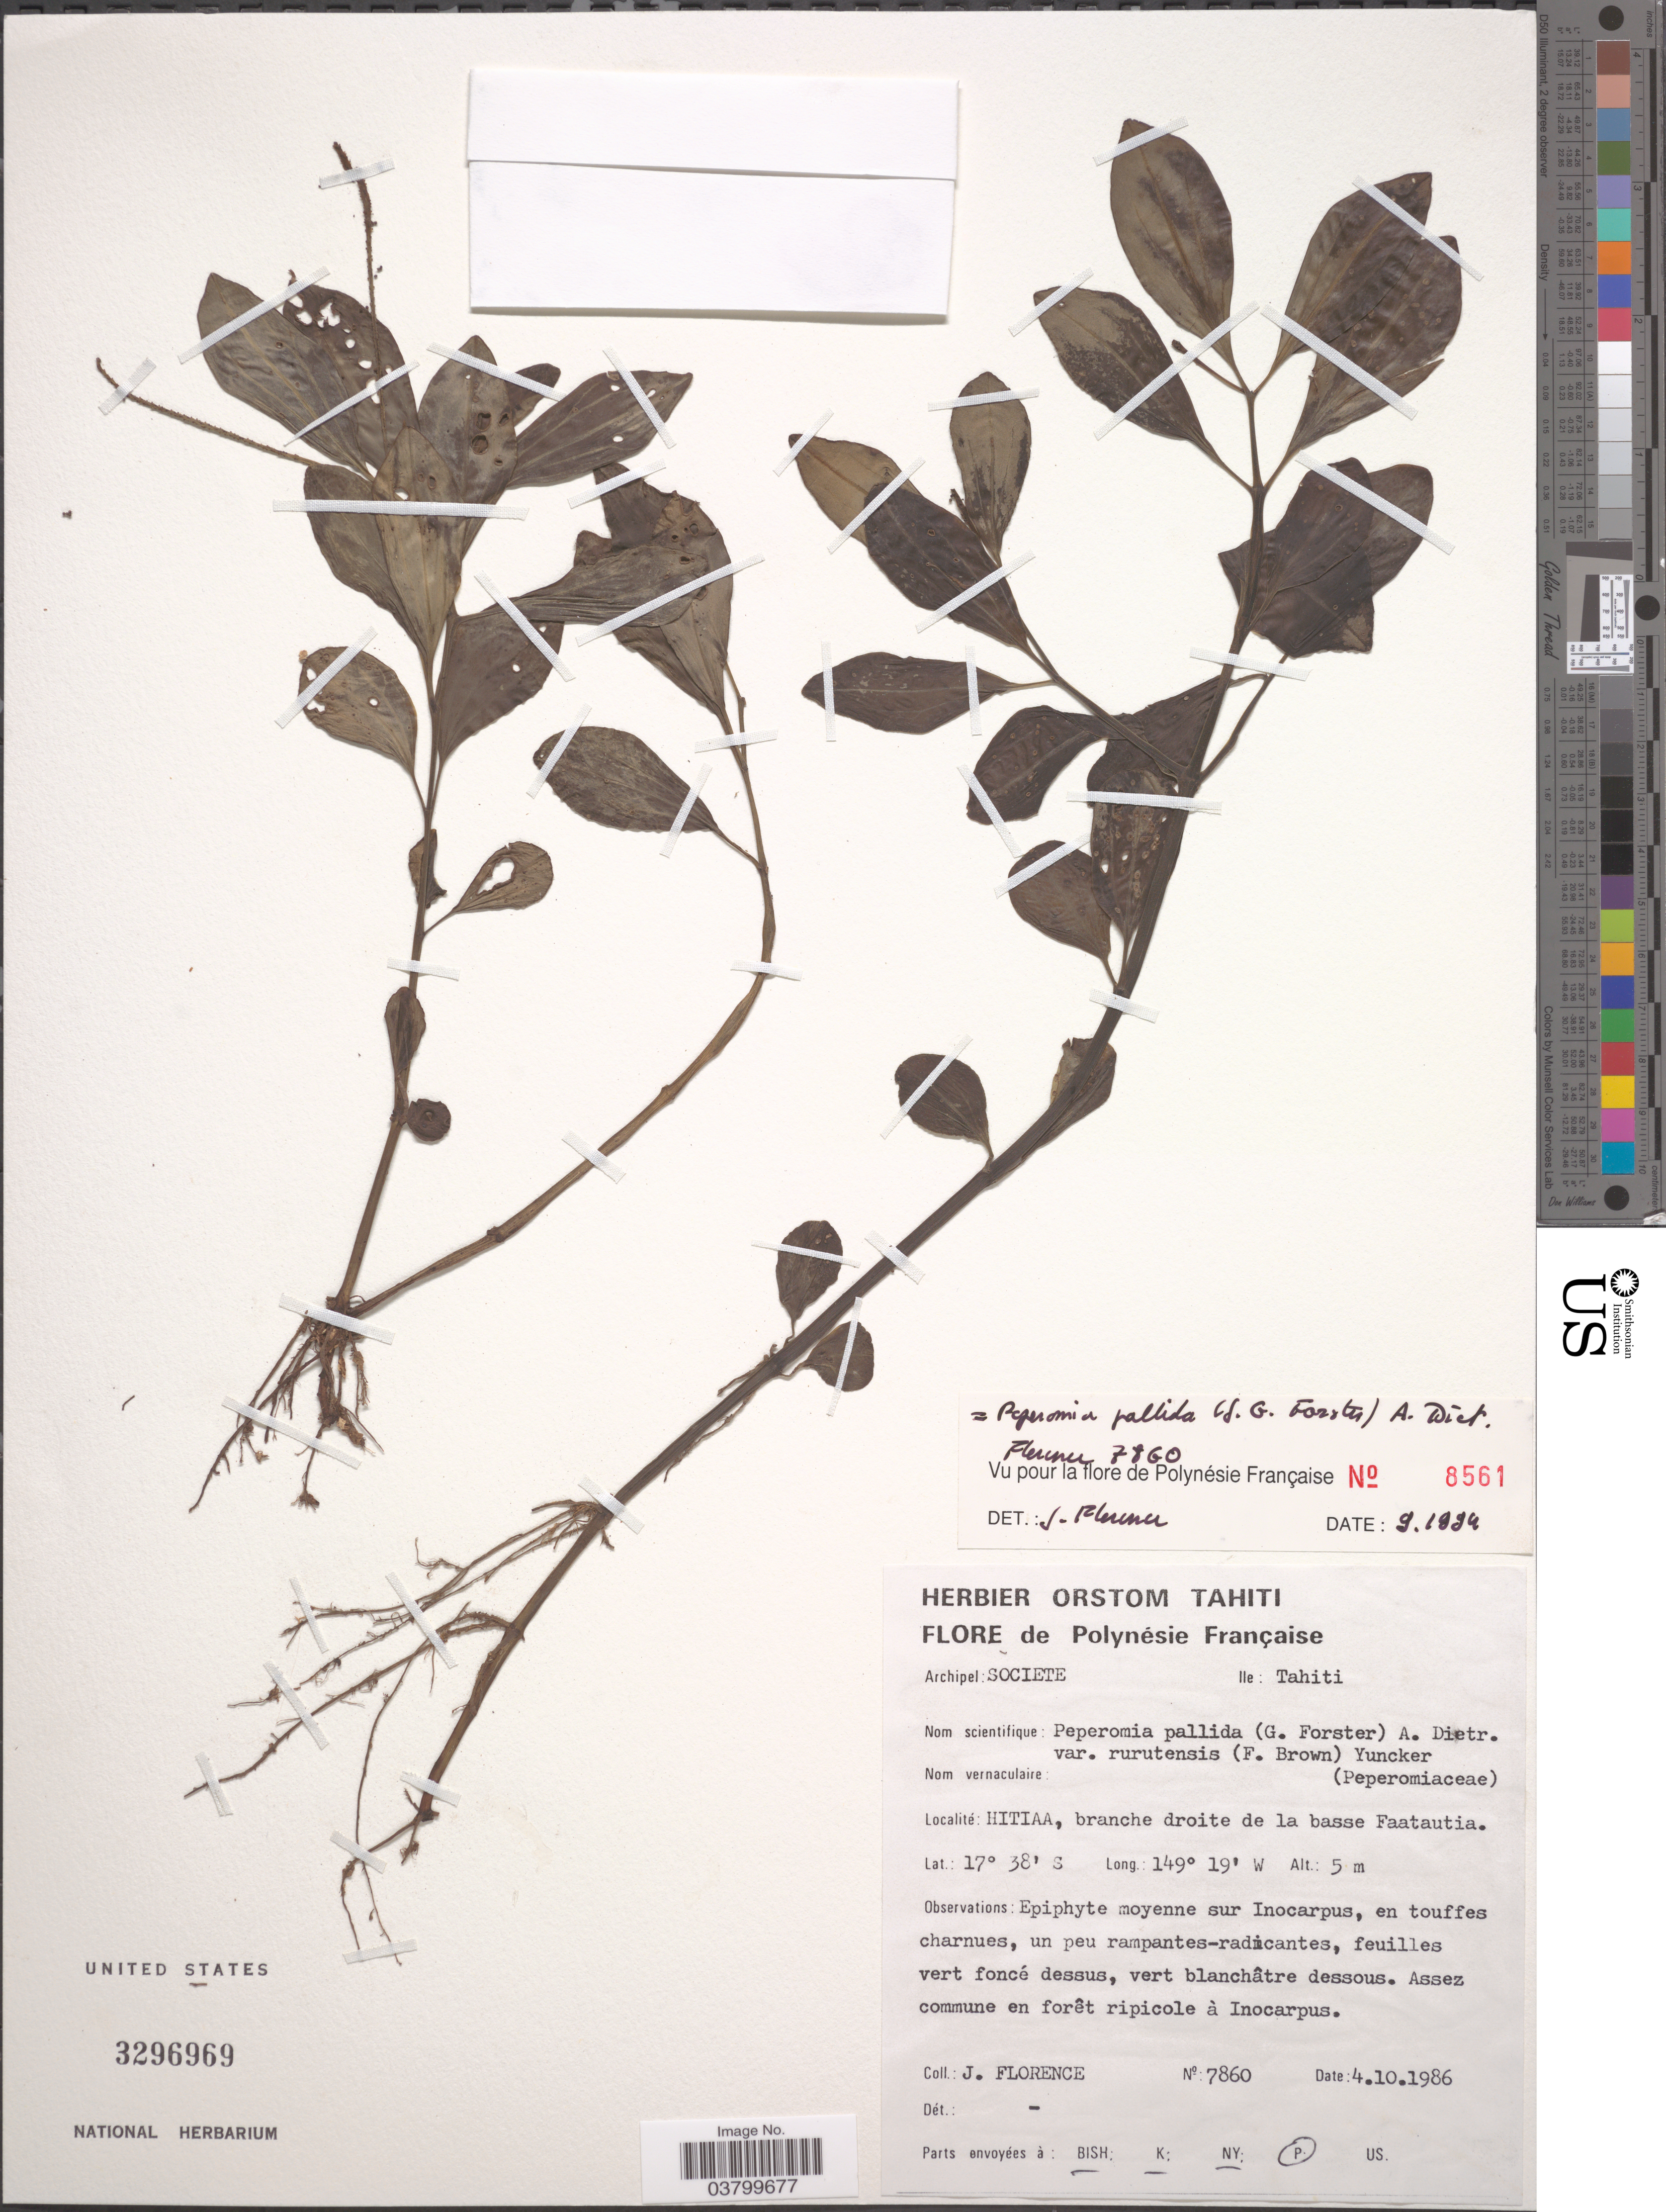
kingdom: Plantae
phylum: Tracheophyta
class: Magnoliopsida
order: Piperales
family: Piperaceae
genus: Peperomia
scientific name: Peperomia pallida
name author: (G. Forst.) Dietr.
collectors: J. Florence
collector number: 7860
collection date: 1986-10-04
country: French Polynesia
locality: Archipel: Societe. Ile: Tahiti. Hitiaa, branche droite de la basse Faatautia.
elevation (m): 5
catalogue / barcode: US 3296969